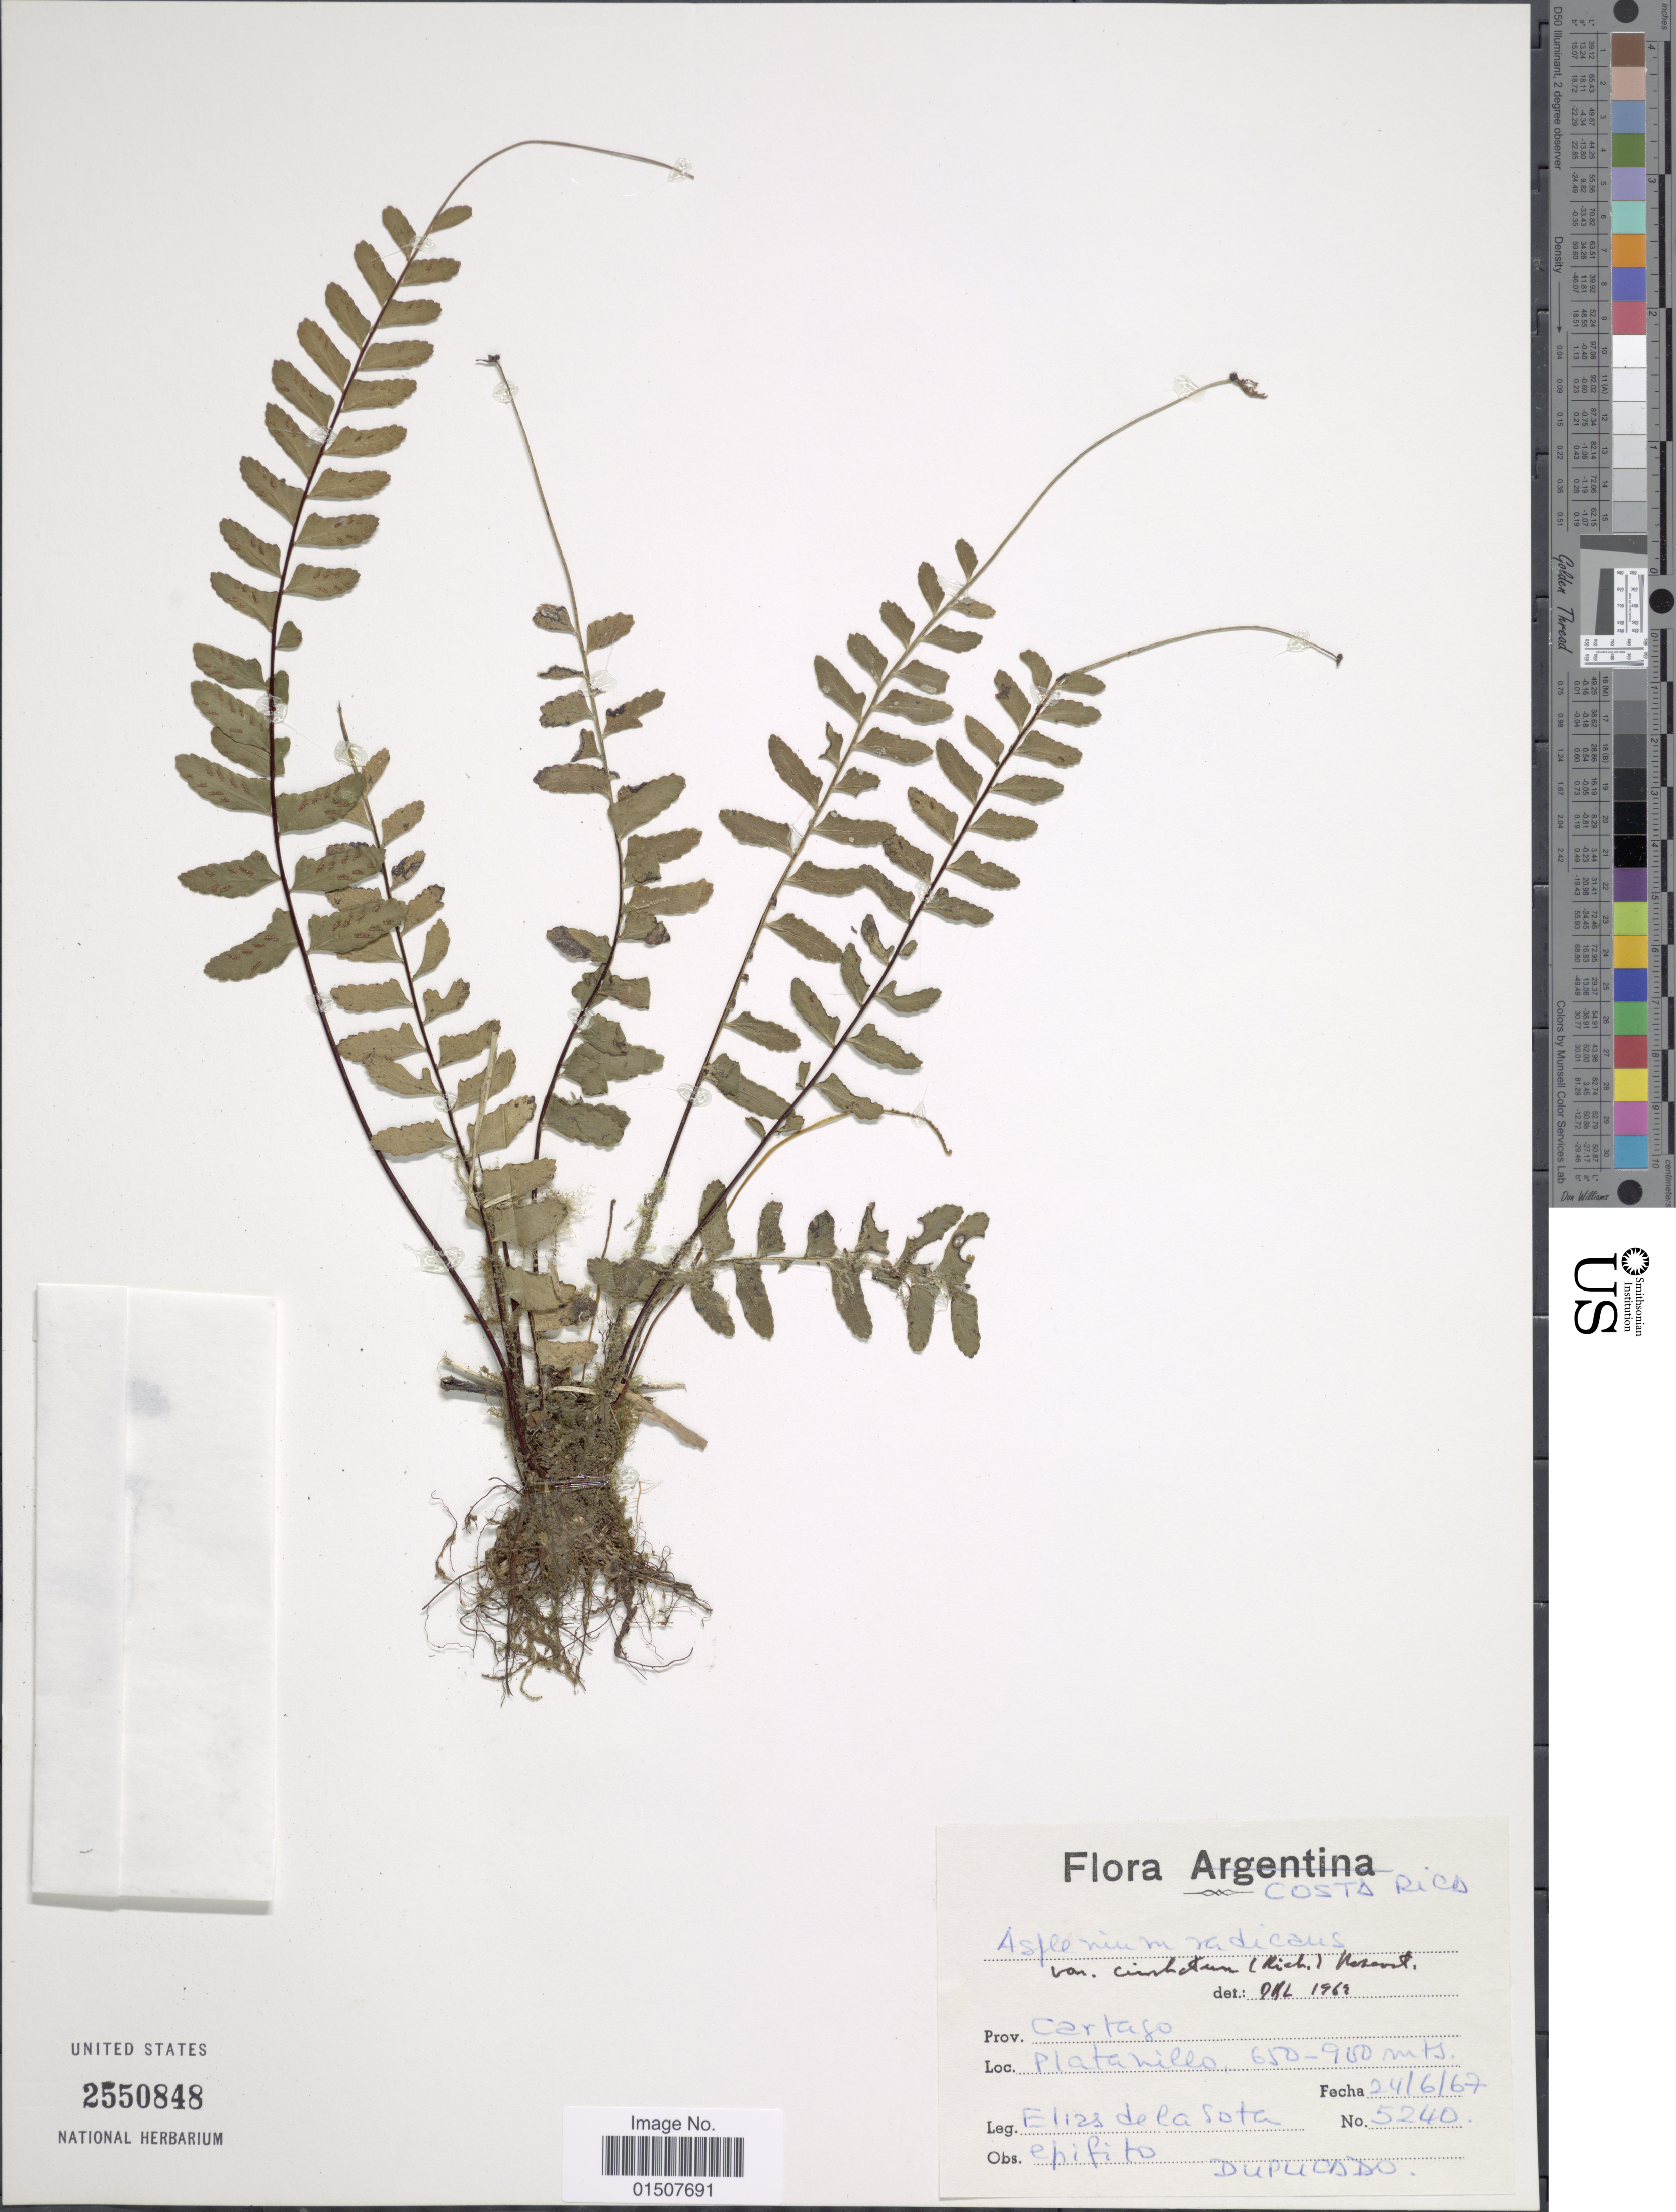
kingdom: Plantae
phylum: Tracheophyta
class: Polypodiopsida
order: Polypodiales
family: Aspleniaceae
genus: Asplenium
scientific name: Asplenium radicans var. cirrhatum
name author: (Rich. ex Willd.) Rosenst.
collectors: E. R. de la Sota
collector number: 5240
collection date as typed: Transcribed d/m/y: 24/6/67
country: Costa Rica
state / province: Cartago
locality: Costa Rica.Cartago. Plata Nillo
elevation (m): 650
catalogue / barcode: US 2550848